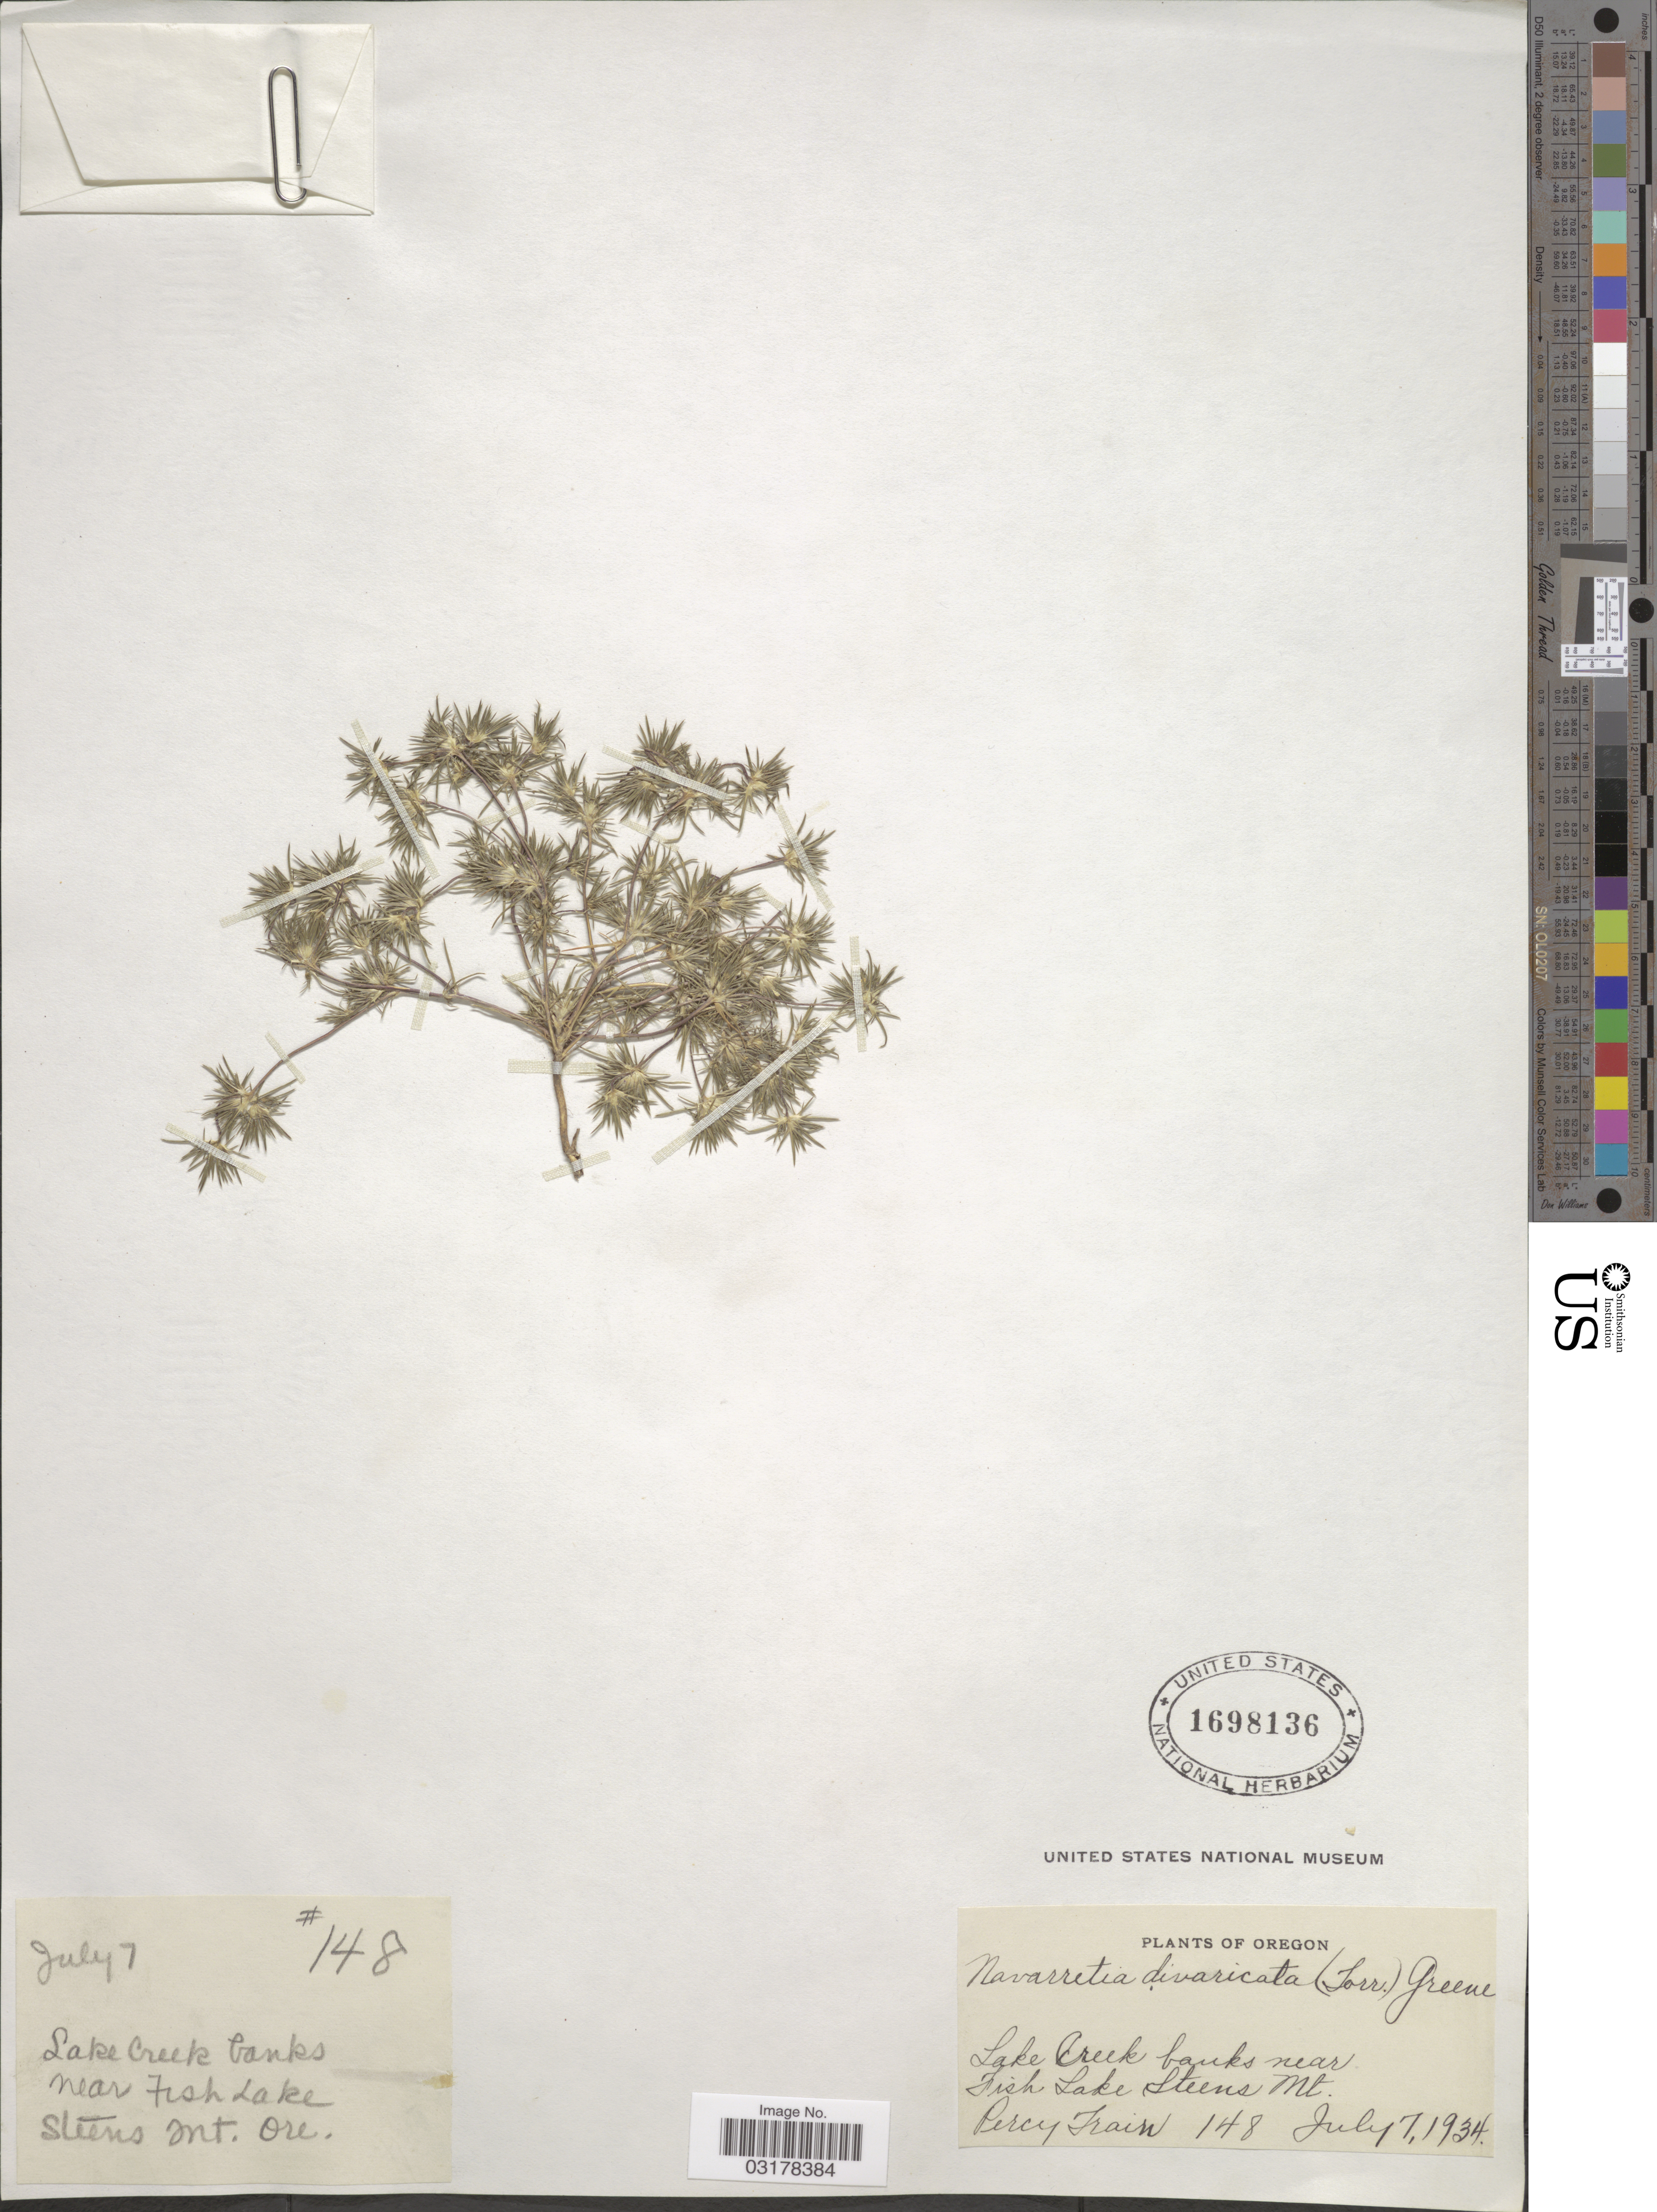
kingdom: Plantae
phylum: Tracheophyta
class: Magnoliopsida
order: Ericales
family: Polemoniaceae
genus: Navarretia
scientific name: Navarretia divaricata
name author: S.W. Greene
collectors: P. Train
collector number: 148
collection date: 1934-07-07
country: United States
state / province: Oregon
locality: Lake Creek banks near Fish Lake Steens Mt. Ore.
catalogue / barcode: US 1698136